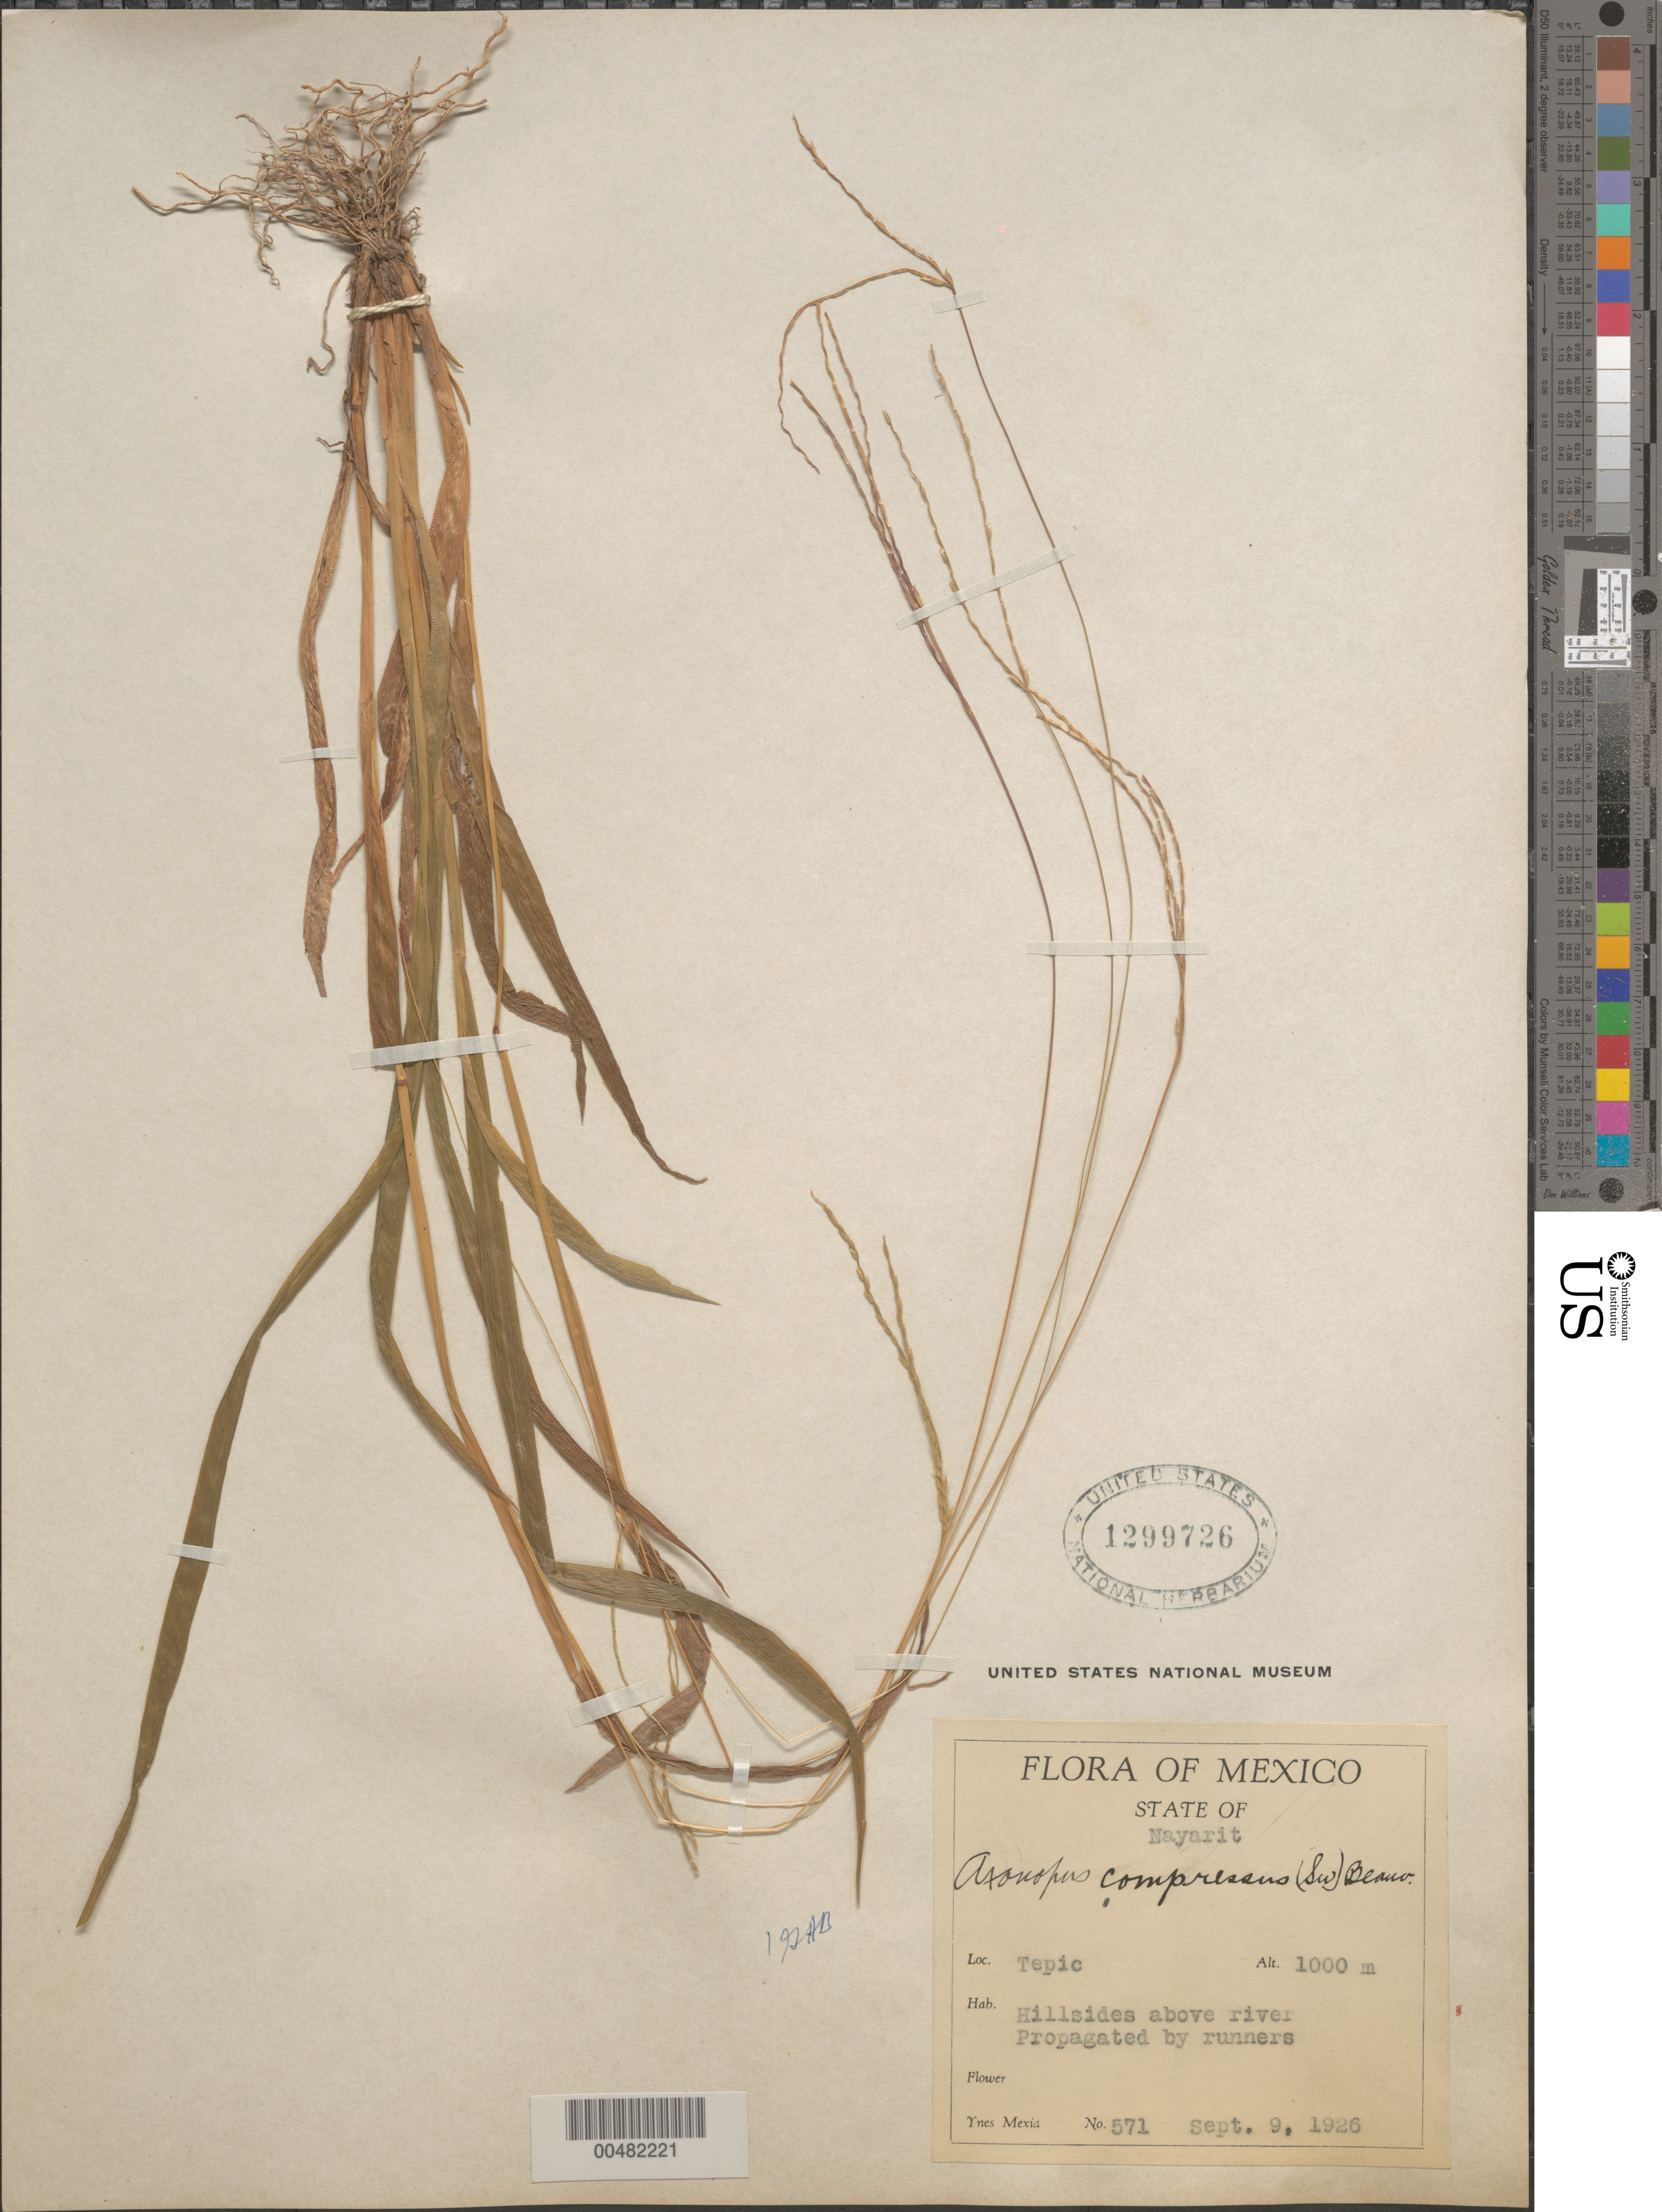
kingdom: Plantae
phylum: Tracheophyta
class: Liliopsida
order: Poales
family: Poaceae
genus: Axonopus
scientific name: Axonopus compressus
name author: (Sw.) P. Beauv.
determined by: Black, G. A.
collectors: Y. Mexia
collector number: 571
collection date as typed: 9 Sep 1926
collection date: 1926-09-09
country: Mexico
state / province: Nayarit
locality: Tepic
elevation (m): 1000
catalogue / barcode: US 1299726